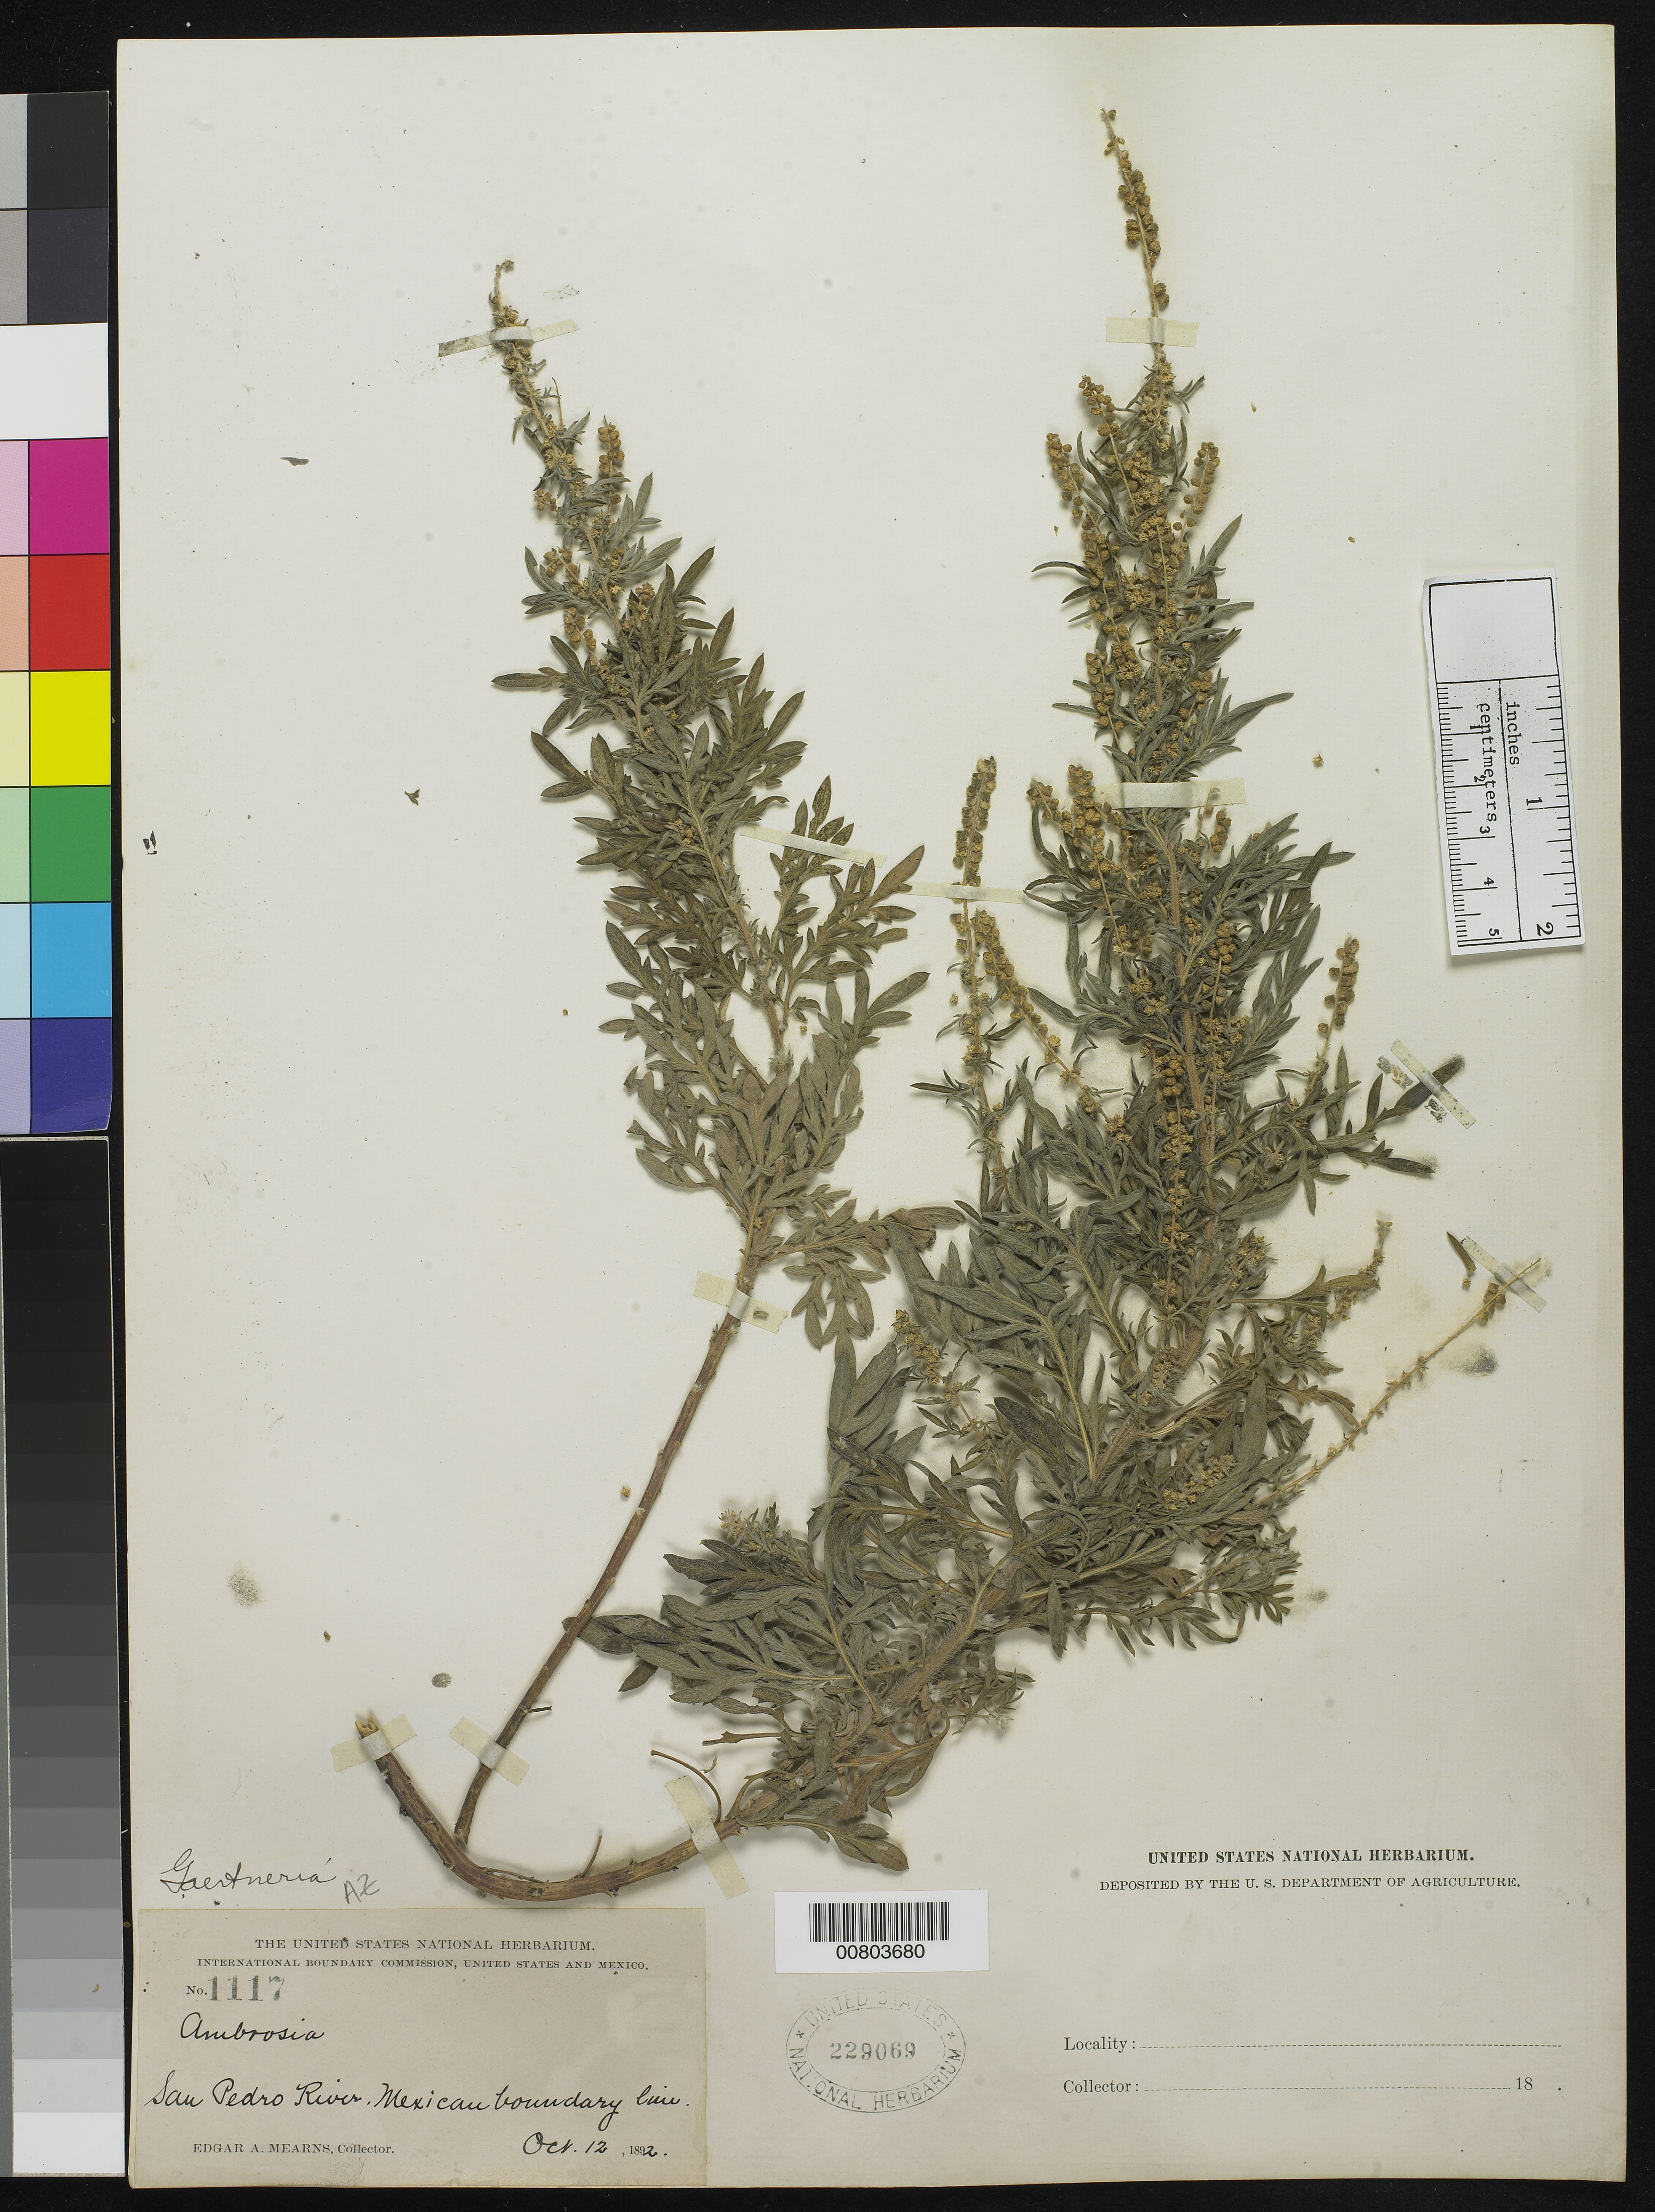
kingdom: Plantae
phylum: Tracheophyta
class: Magnoliopsida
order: Asterales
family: Asteraceae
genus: Franseria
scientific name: Franseria tenuifolia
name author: Harv. & A. Gray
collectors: E. A. Mearns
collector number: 1117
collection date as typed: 12 Oct 1889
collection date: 1889-10-12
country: United States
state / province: Arizona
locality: San Pedro River. Mexican Boundary Line.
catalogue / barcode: US 229069